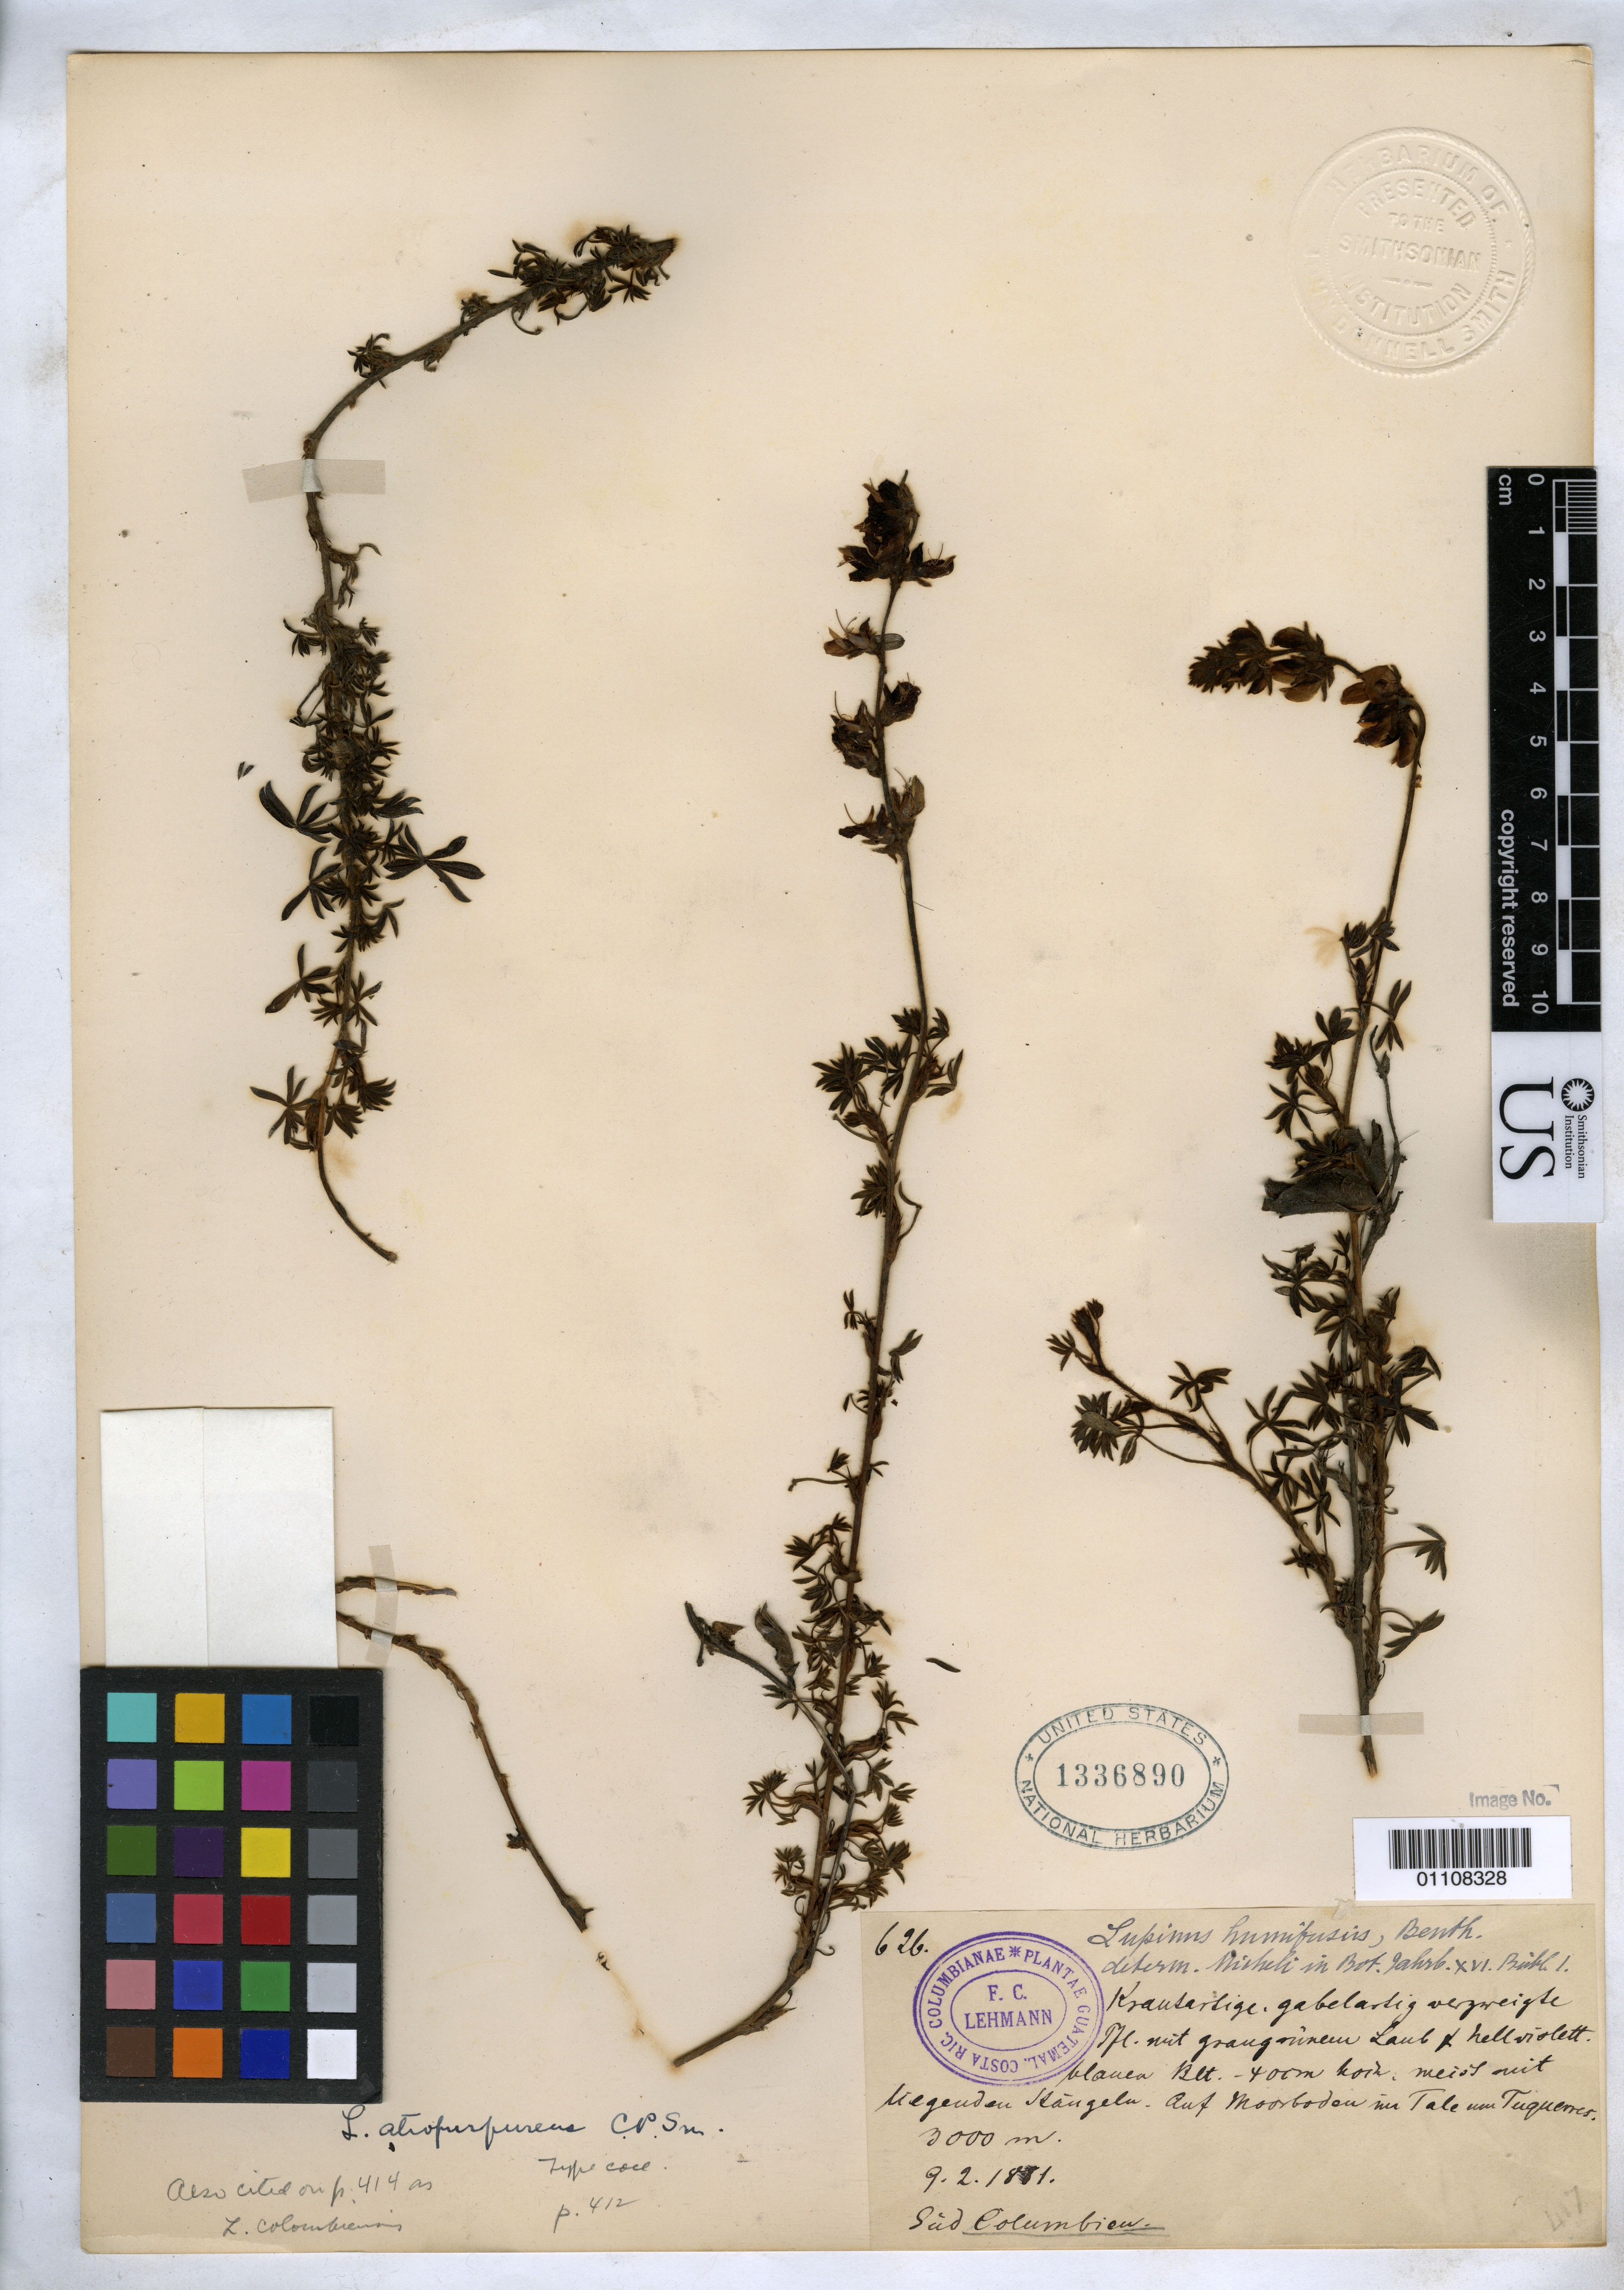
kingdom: Plantae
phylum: Tracheophyta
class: Magnoliopsida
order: Fabales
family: Fabaceae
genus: Lupinus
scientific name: Lupinus atropurpureus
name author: C.P. Sm.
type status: Isotype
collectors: F. C. Lehmann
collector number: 626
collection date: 1881-02-09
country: Colombia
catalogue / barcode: US 1336890